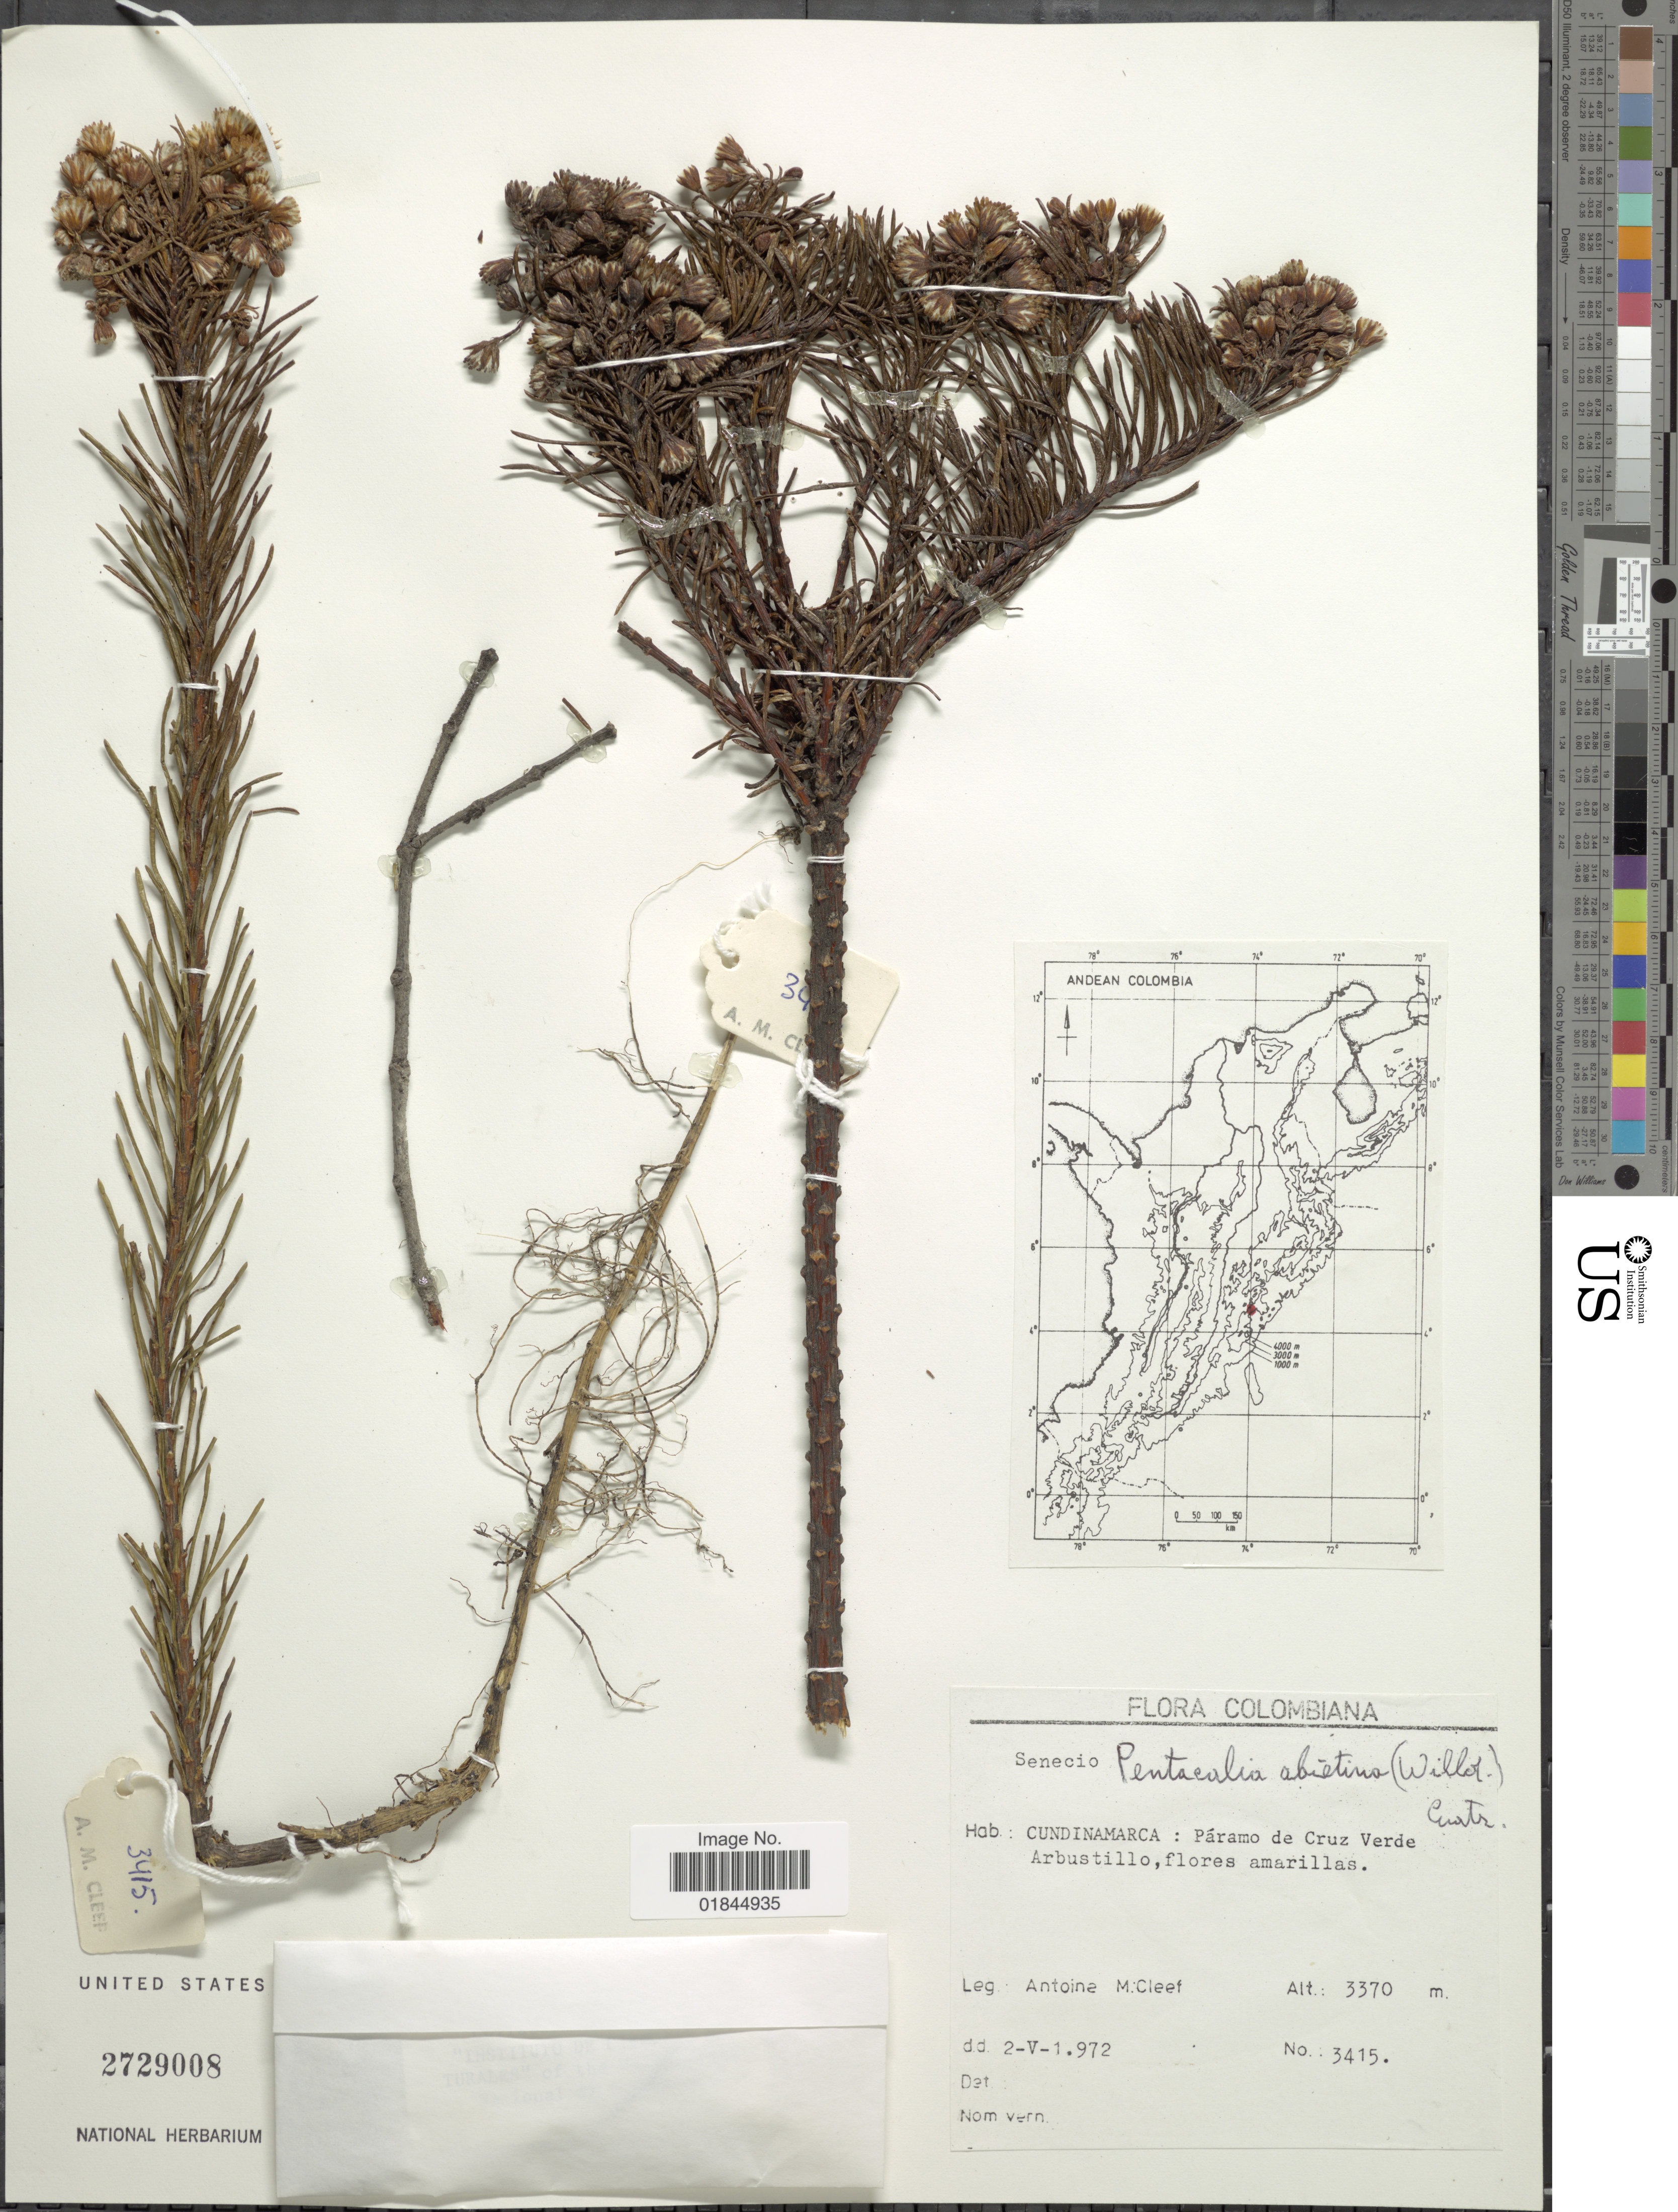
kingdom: Plantae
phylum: Tracheophyta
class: Magnoliopsida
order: Asterales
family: Asteraceae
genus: Pentacalia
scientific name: Pentacalia abietina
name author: (Willd. ex Wedd.) Cuatrec.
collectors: A. M. Cleef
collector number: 3415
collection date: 1972-05-02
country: Colombia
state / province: Cundinamarca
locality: Paramo de Cruz Verde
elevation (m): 3370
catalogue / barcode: US 2729008